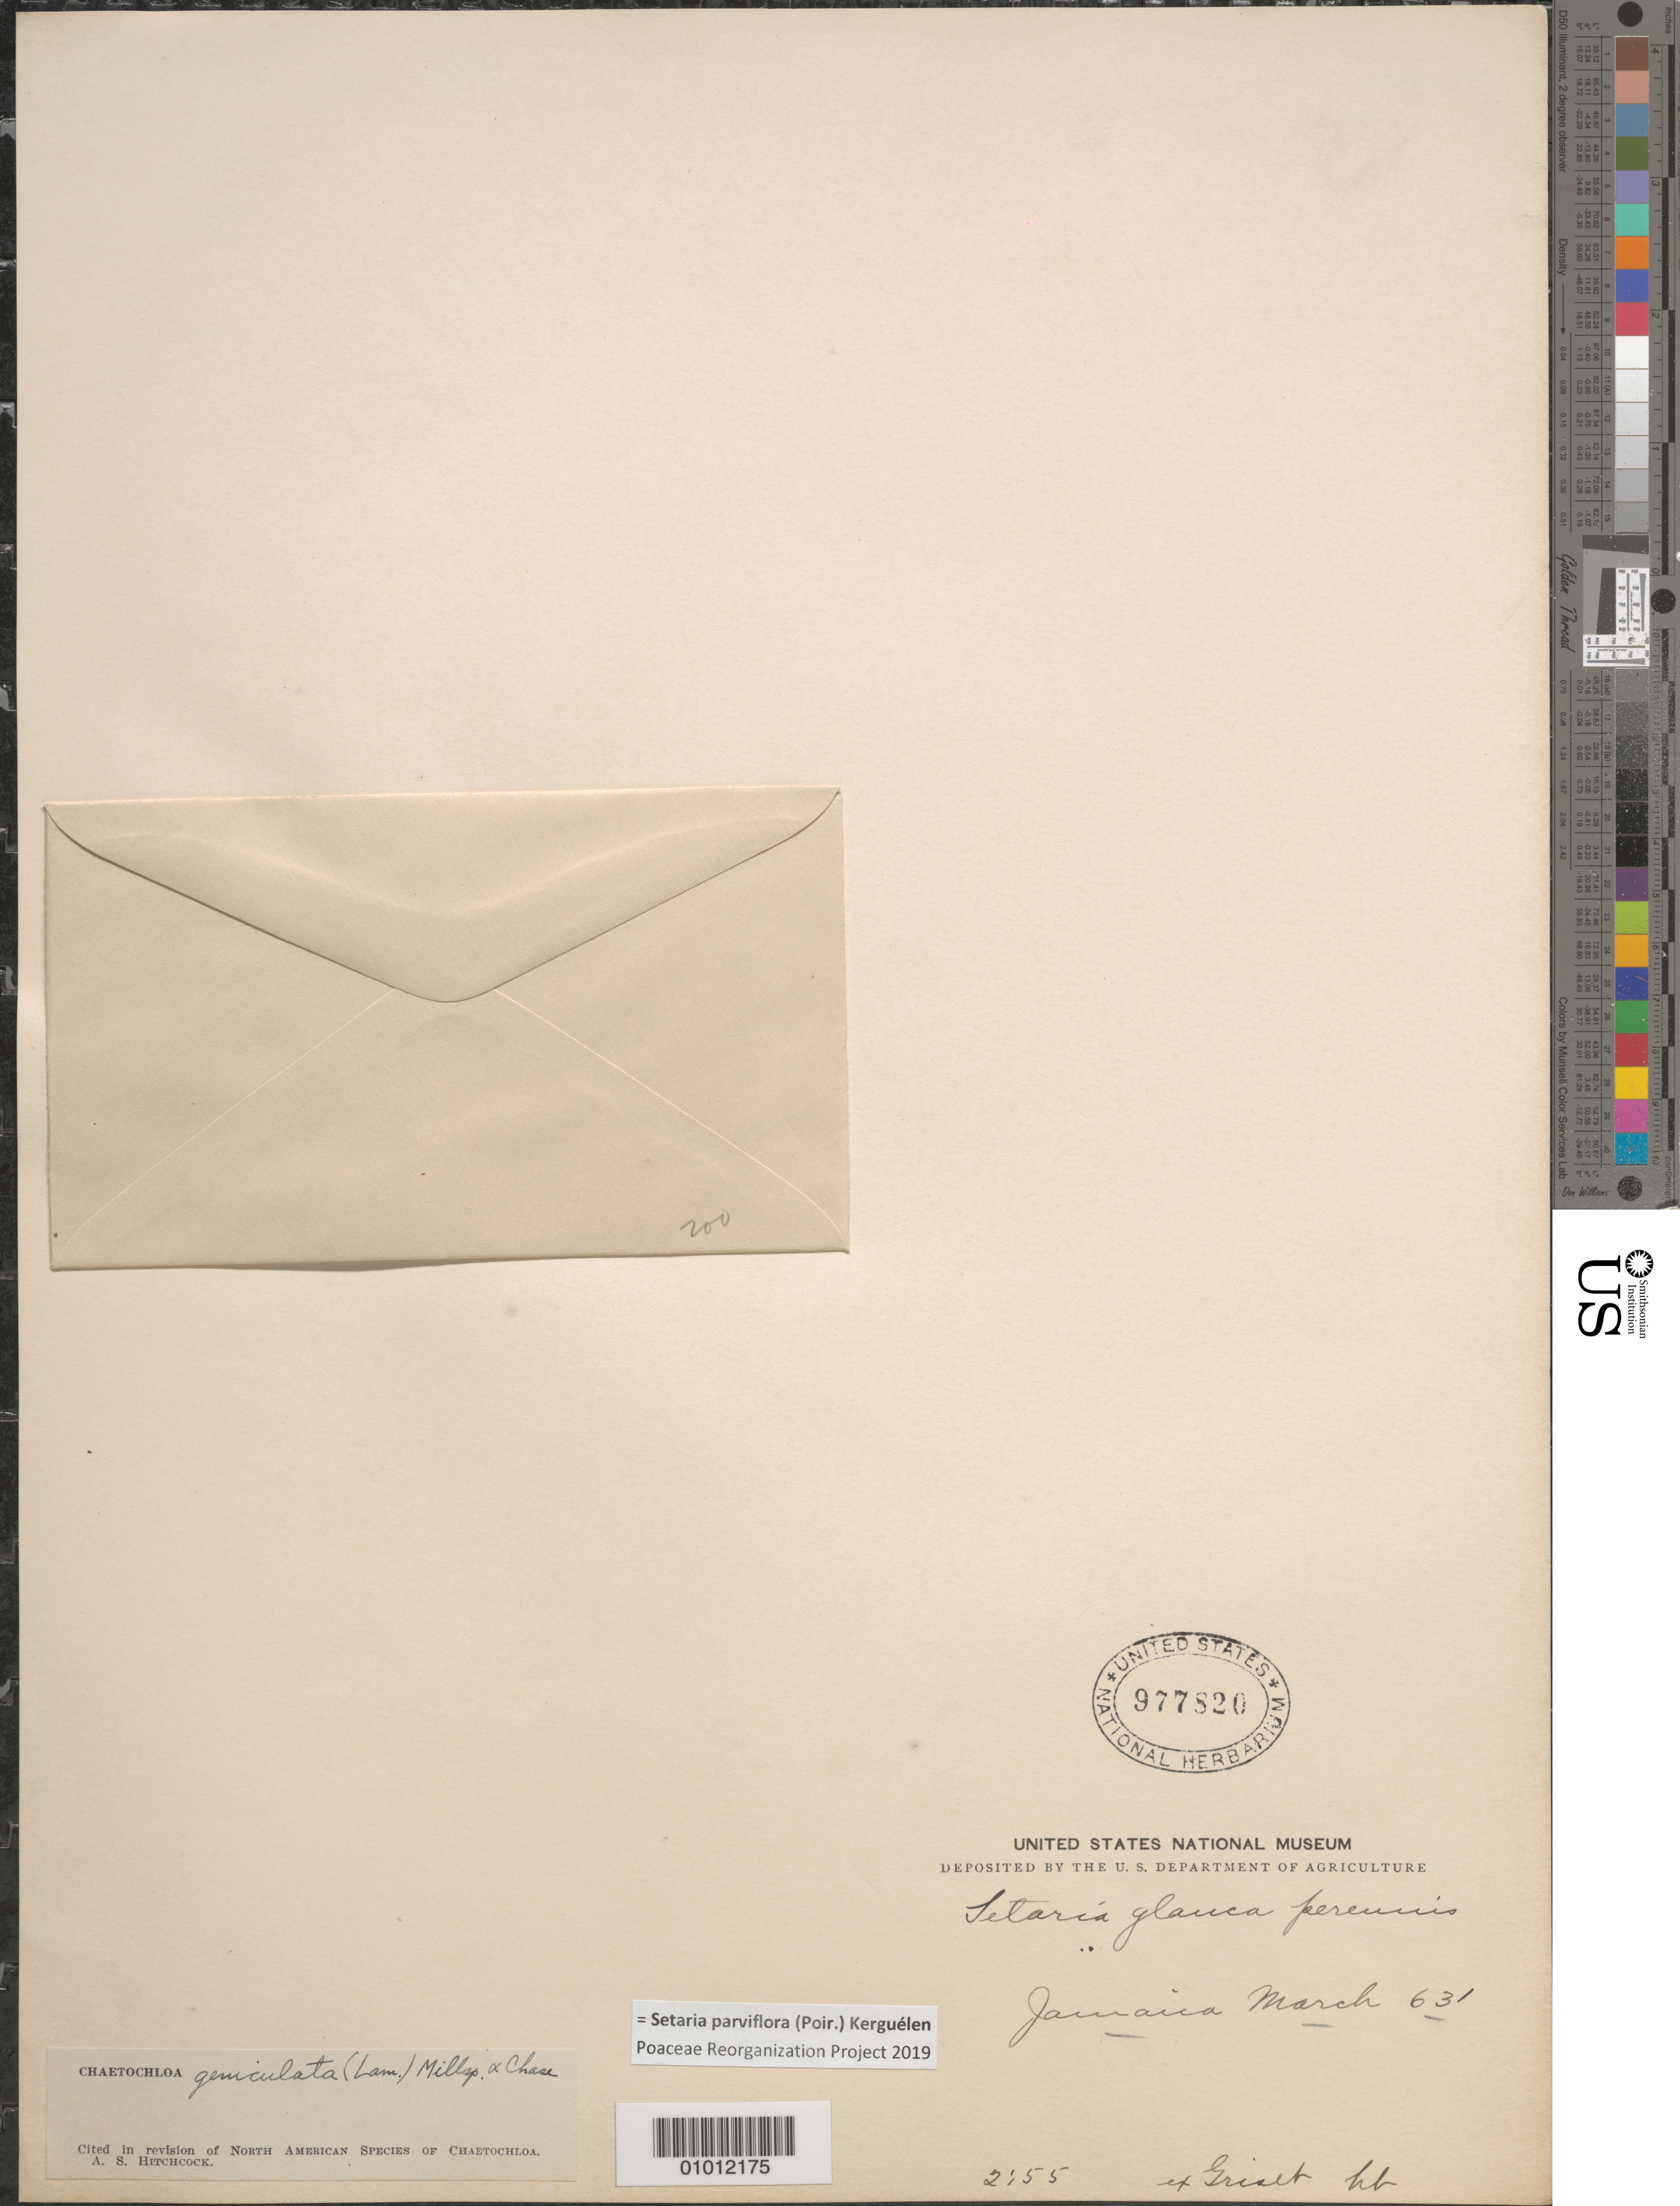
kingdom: Plantae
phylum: Tracheophyta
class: Liliopsida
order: Poales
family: Poaceae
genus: Setaria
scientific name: Setaria parviflora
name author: (Poir.) Kerguélen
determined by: Poaceae Reorganization Project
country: Jamaica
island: Jamaica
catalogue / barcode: US 977820